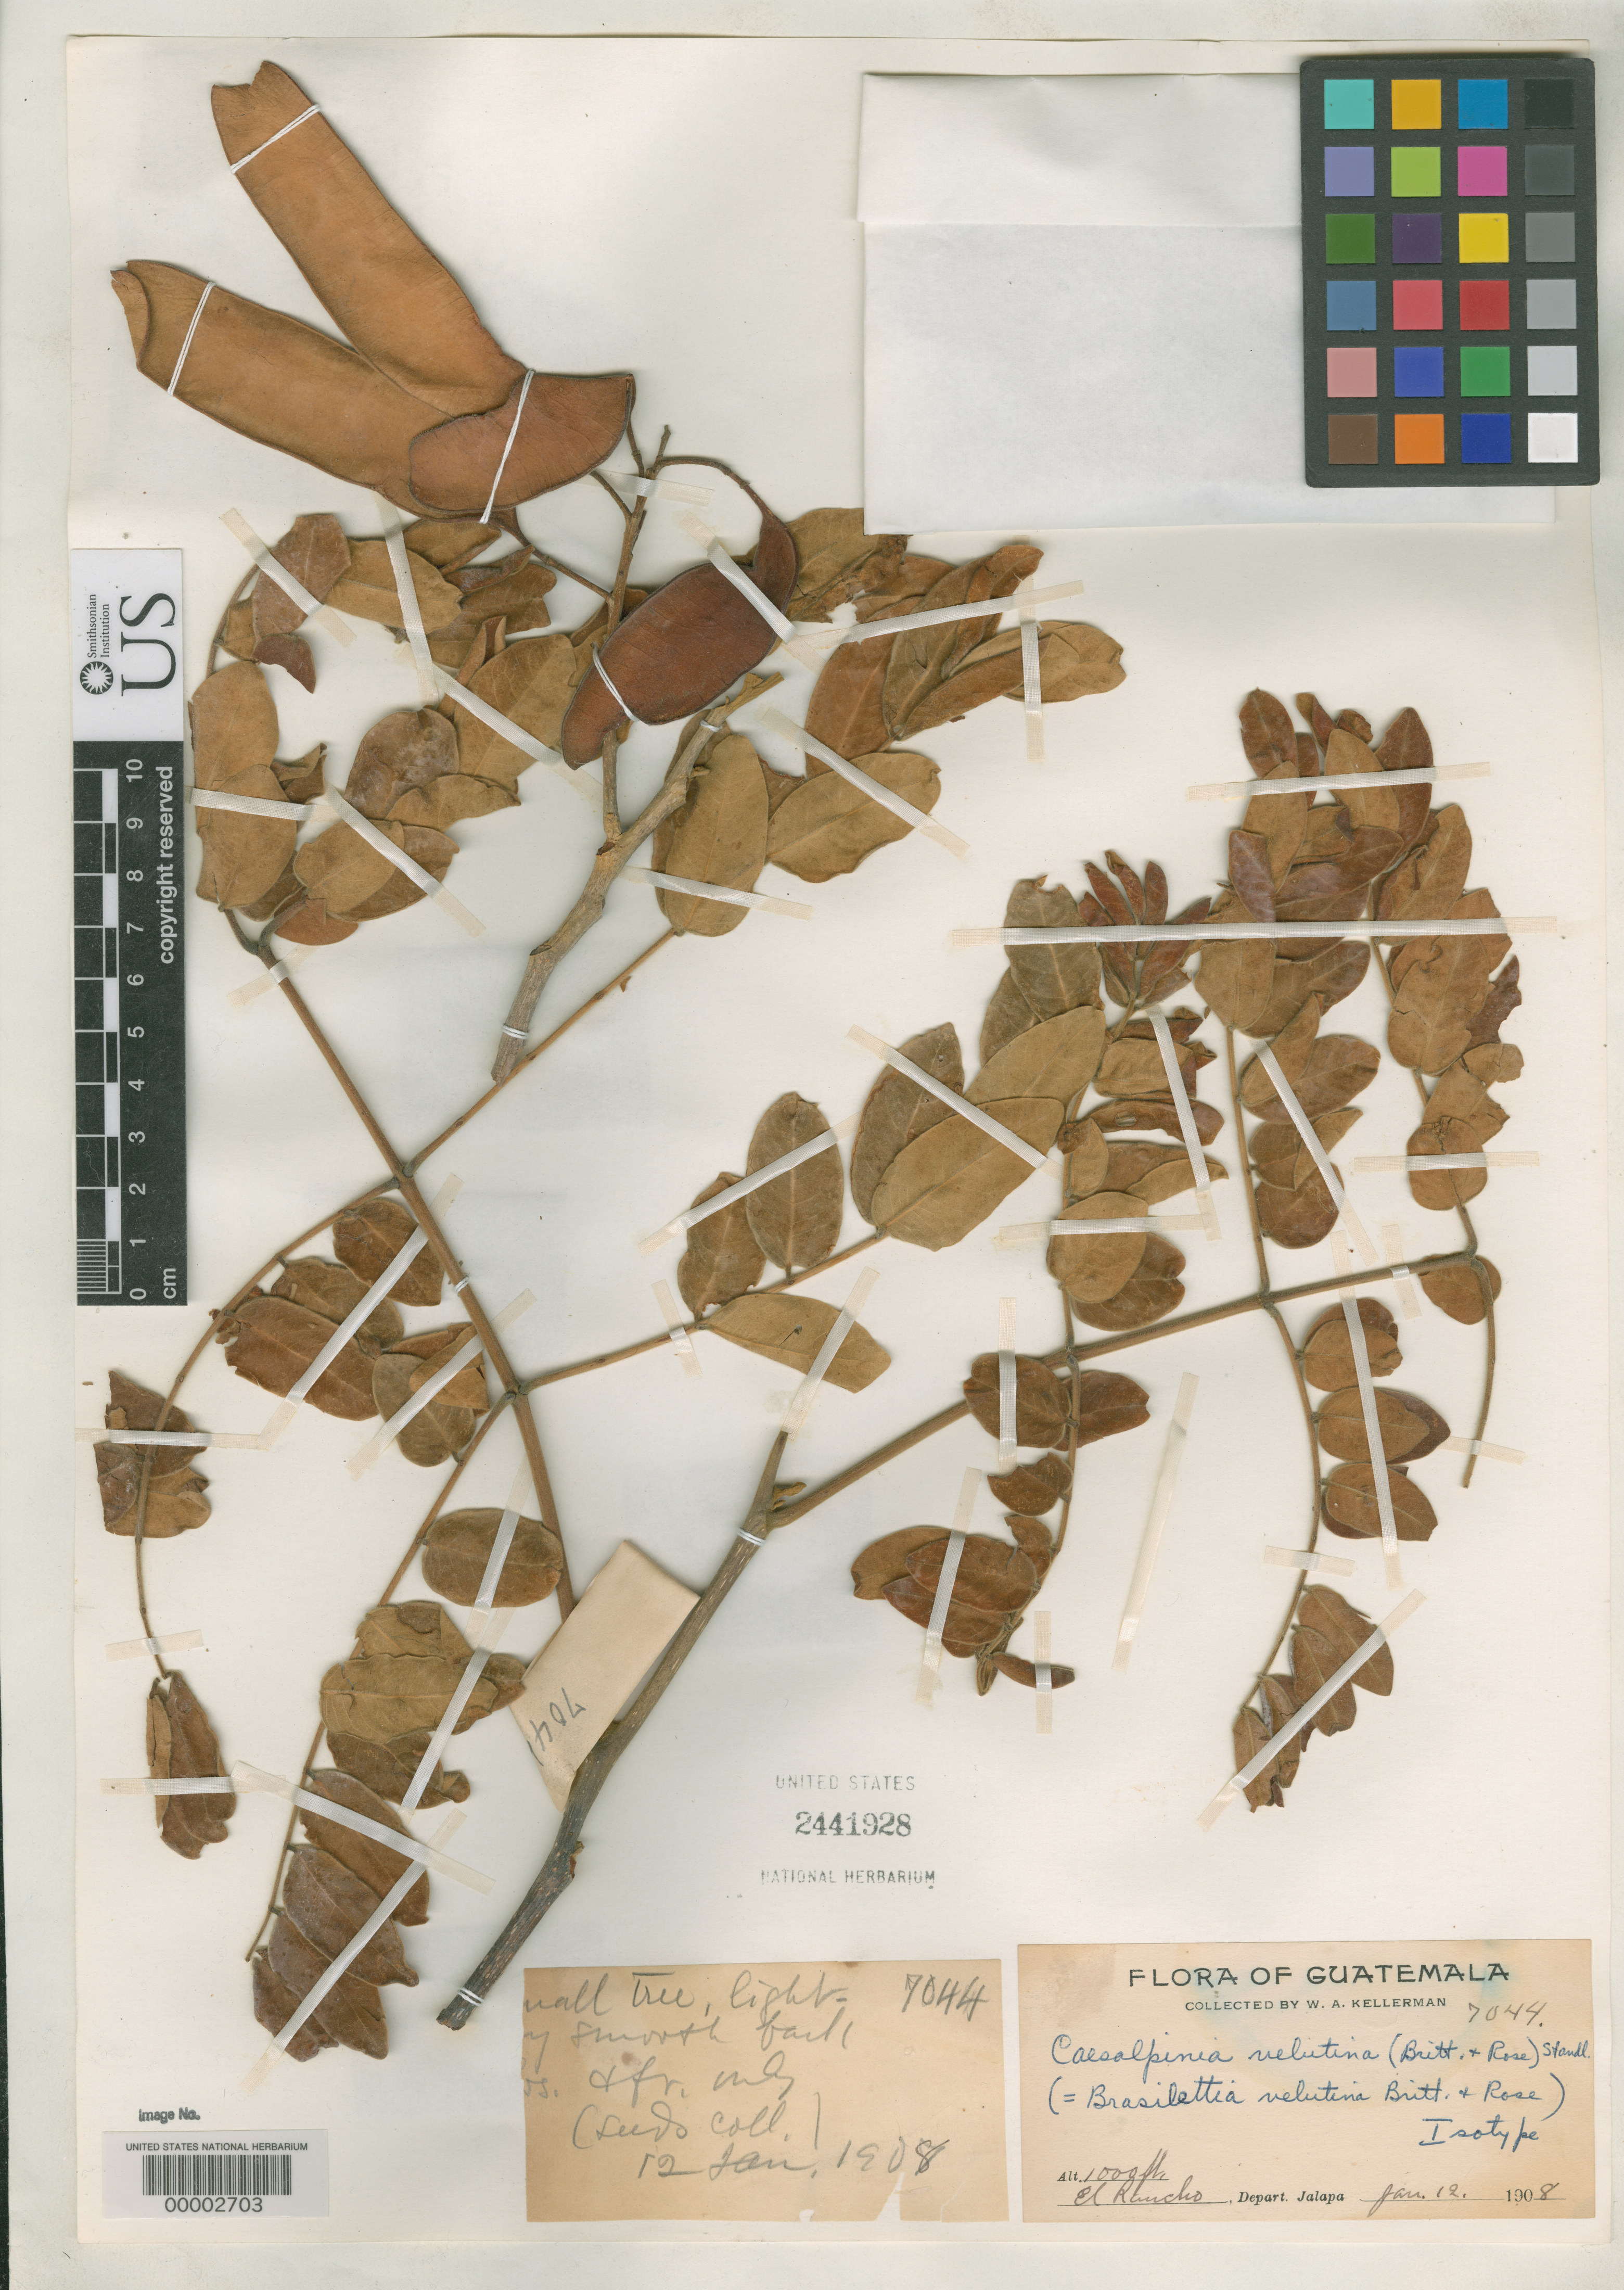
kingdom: Plantae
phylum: Tracheophyta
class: Magnoliopsida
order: Fabales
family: Fabaceae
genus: Brasilettia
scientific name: Brasilettia velutina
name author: Britton & Rose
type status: Isotype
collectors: W. A. Kellerman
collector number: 7044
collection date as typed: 12 Jan 1908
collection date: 1908-01-12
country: Guatemala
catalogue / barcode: US 2441928